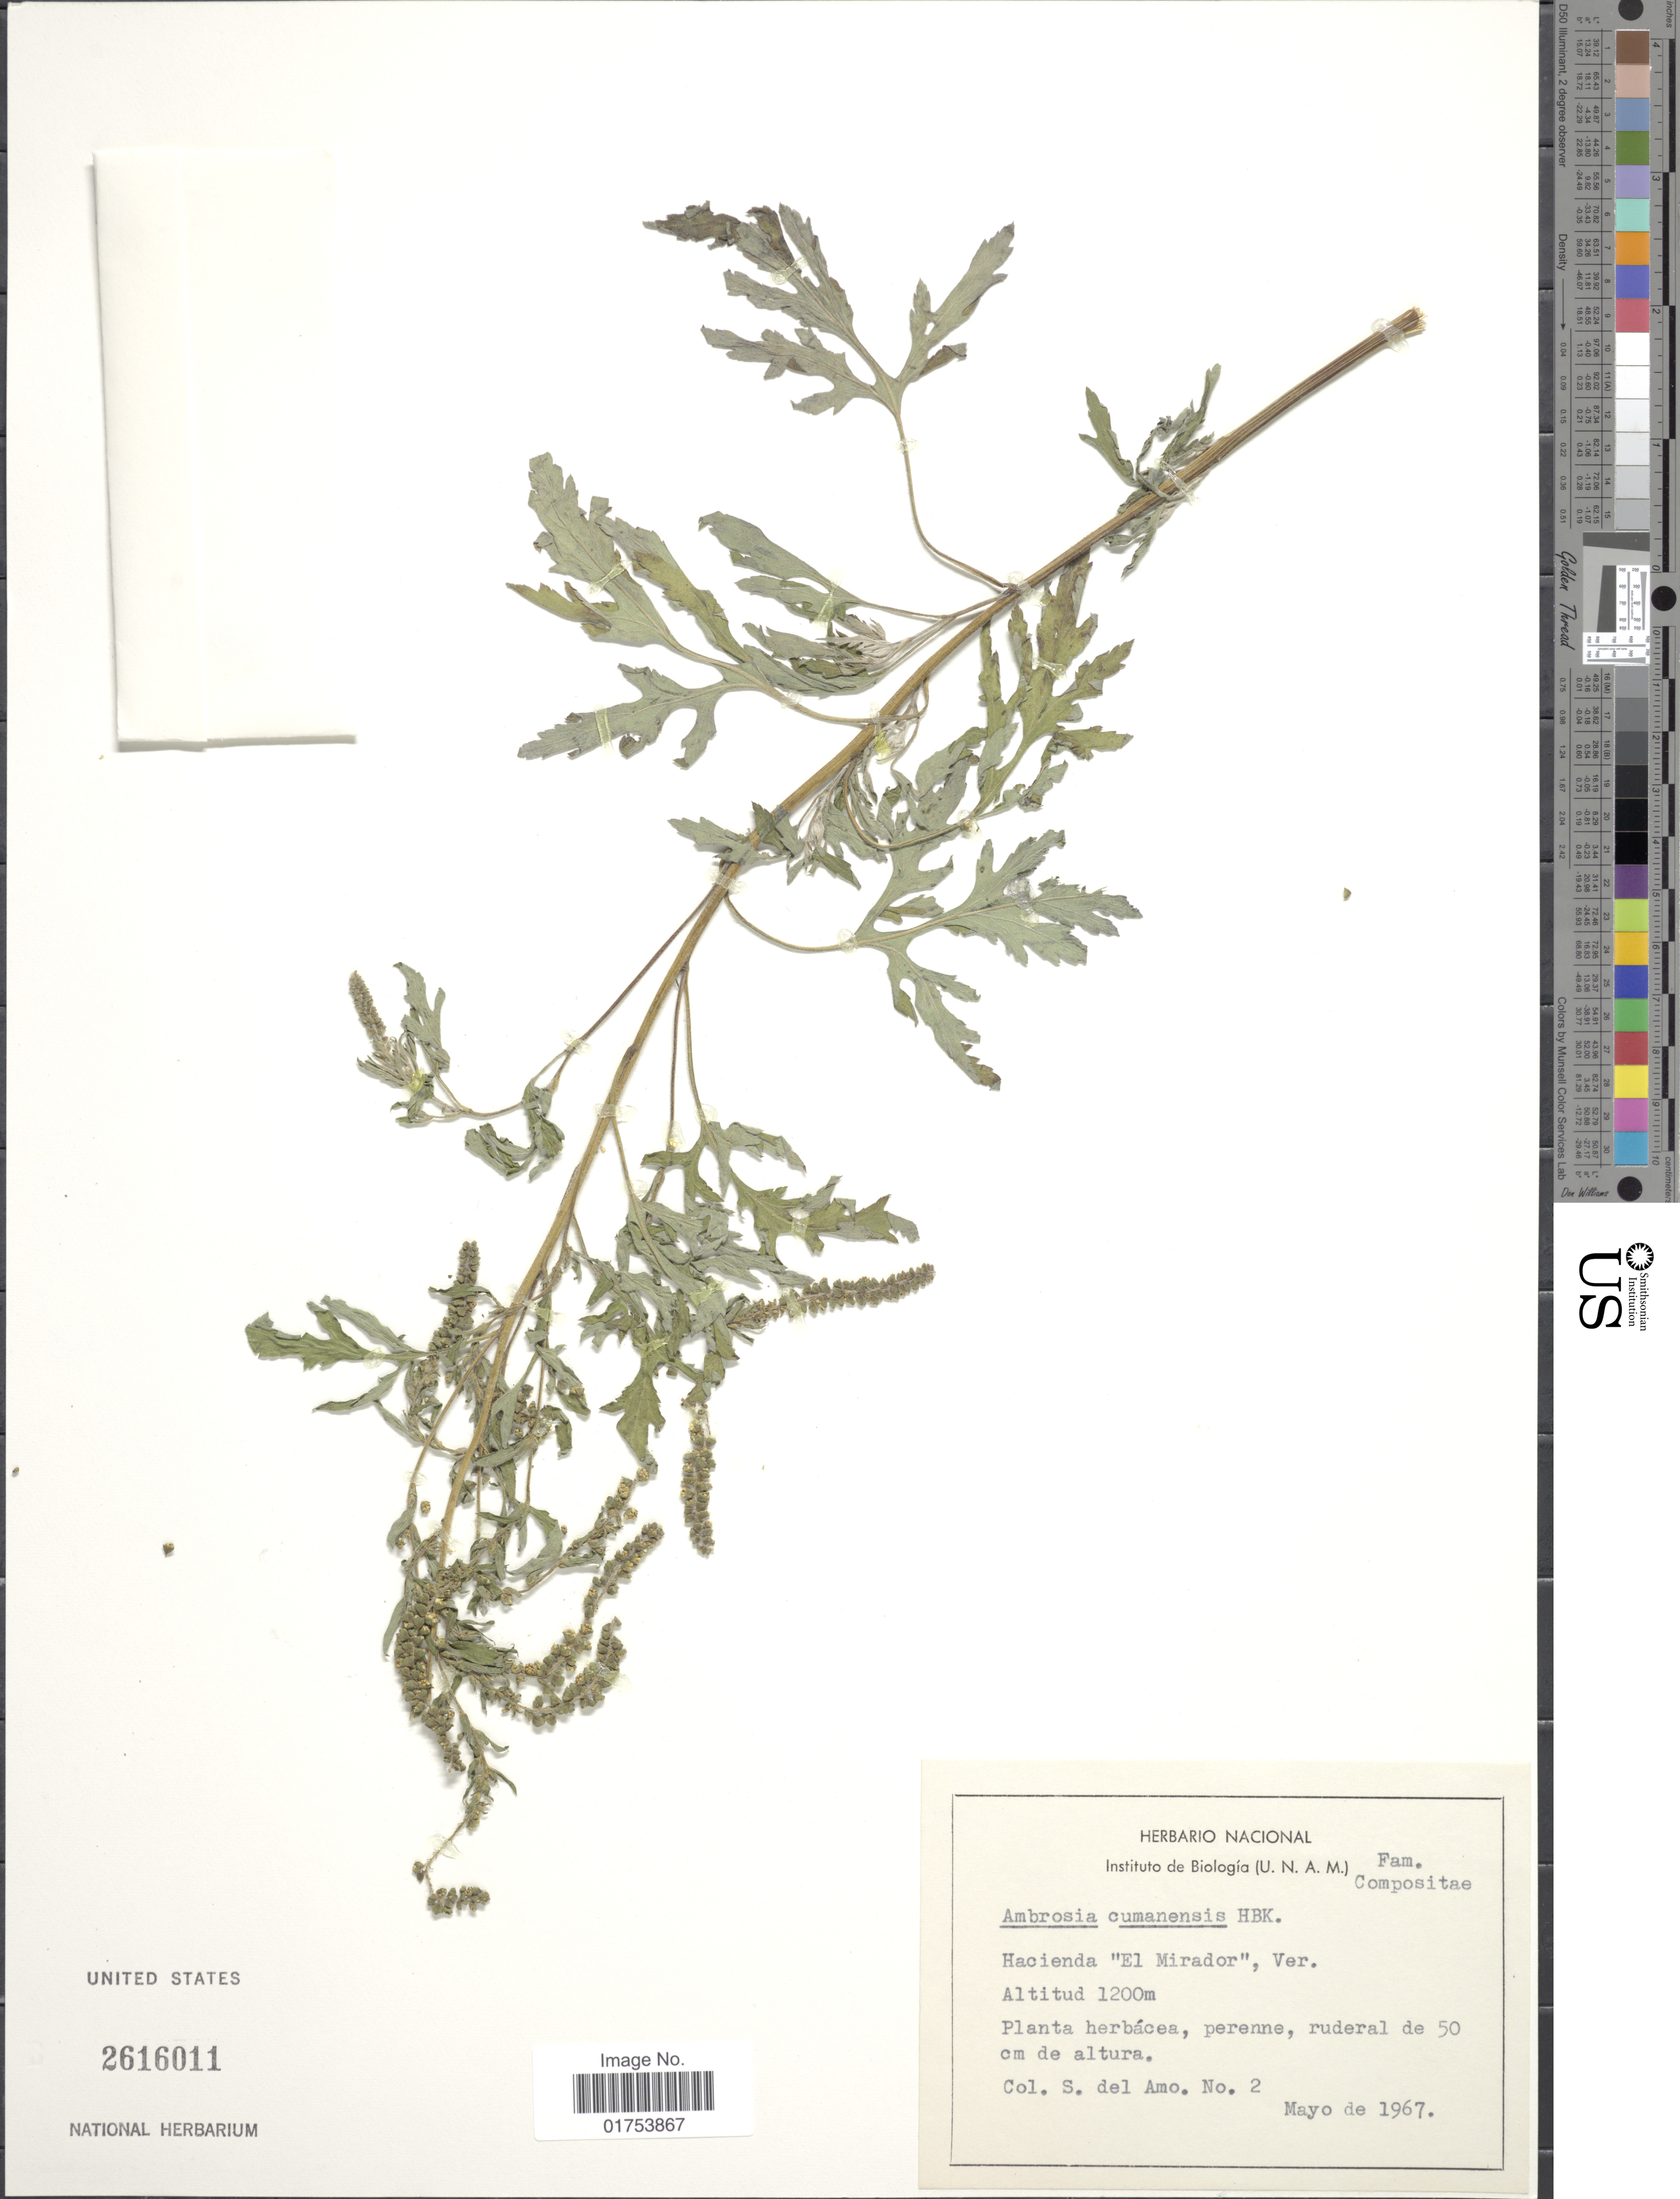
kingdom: Plantae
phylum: Tracheophyta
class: Magnoliopsida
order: Asterales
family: Asteraceae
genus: Ambrosia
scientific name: Ambrosia cumanensis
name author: Kunth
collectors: S. Amo.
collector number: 2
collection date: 1967-05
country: Mexico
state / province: Veracruz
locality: Hacienda "El Mirador", Ver.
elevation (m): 1200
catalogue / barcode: US 2616011